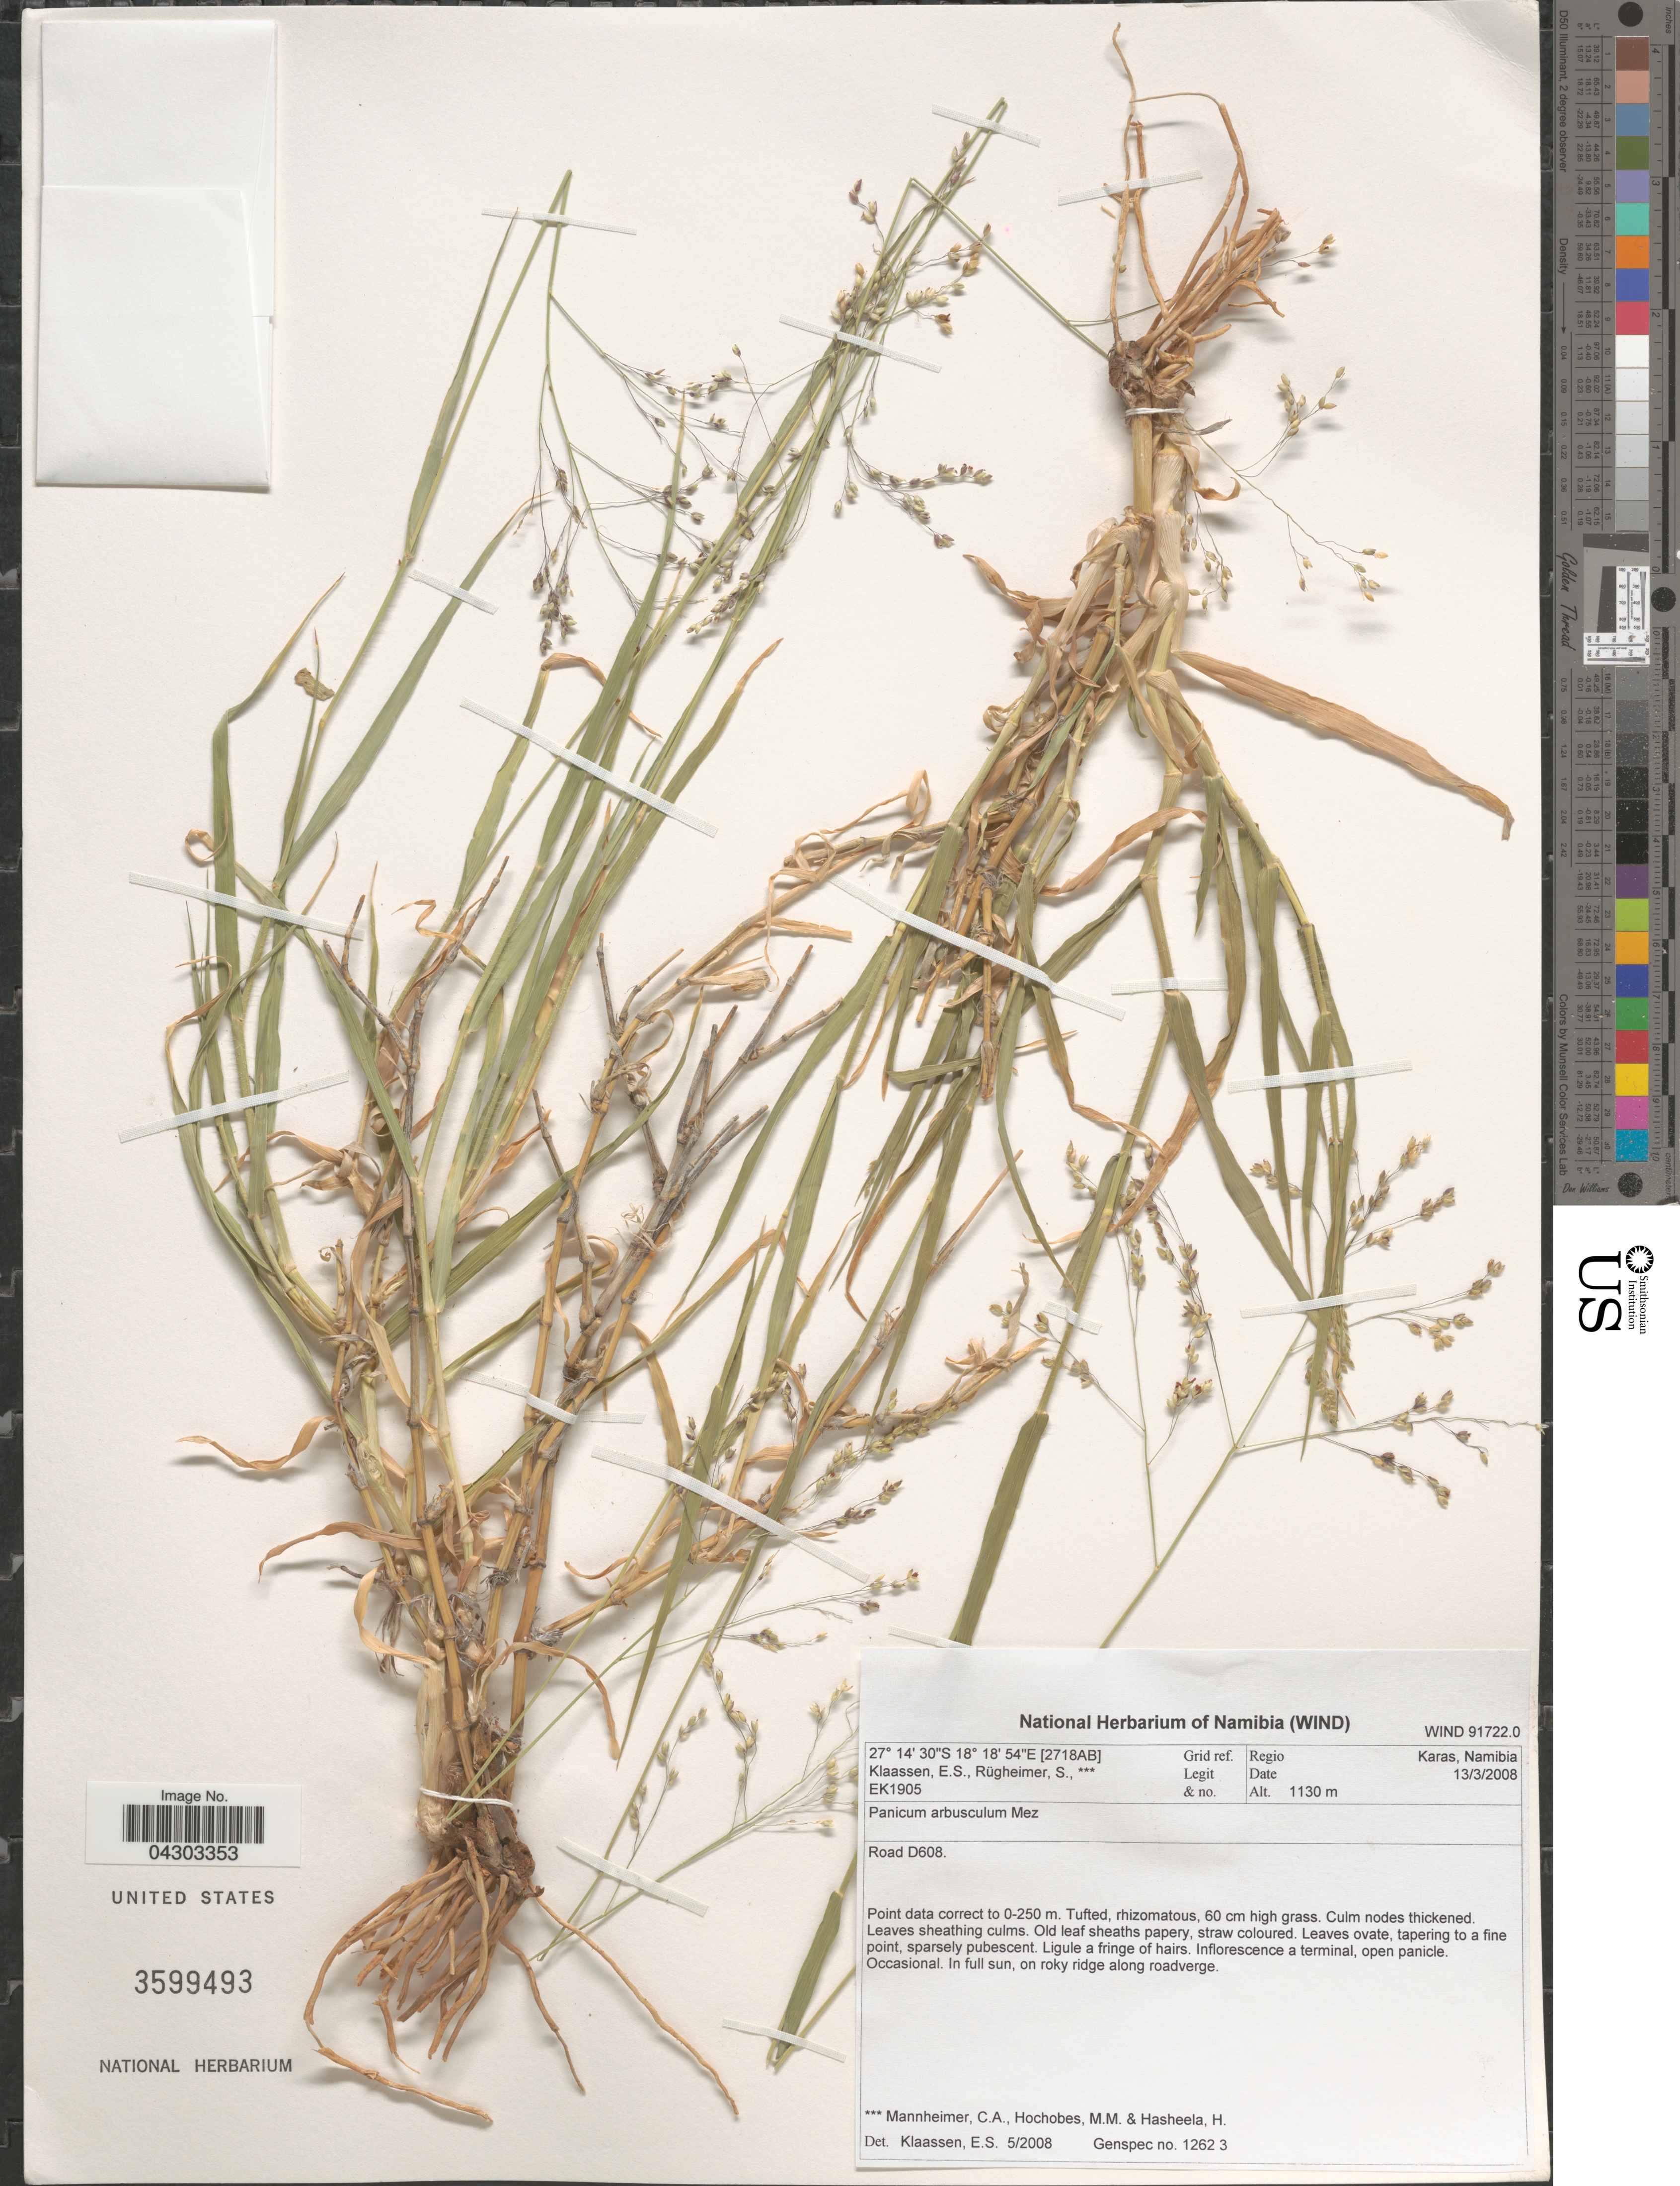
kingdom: Plantae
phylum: Tracheophyta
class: Liliopsida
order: Poales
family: Poaceae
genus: Panicum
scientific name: Panicum arbusculum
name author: Mez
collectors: E. S. Klaassen, S. Rugheimer, C. A. Mannheimer, M. Hochobes & H. Hasheela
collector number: EK1905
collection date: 2008-03-13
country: Namibia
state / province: Karas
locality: Grid ref. [2718AB]. Regio Karas, Namibia. Road D608. In full sun, on rocky ridge along roadverge.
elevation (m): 1130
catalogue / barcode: US 3599493